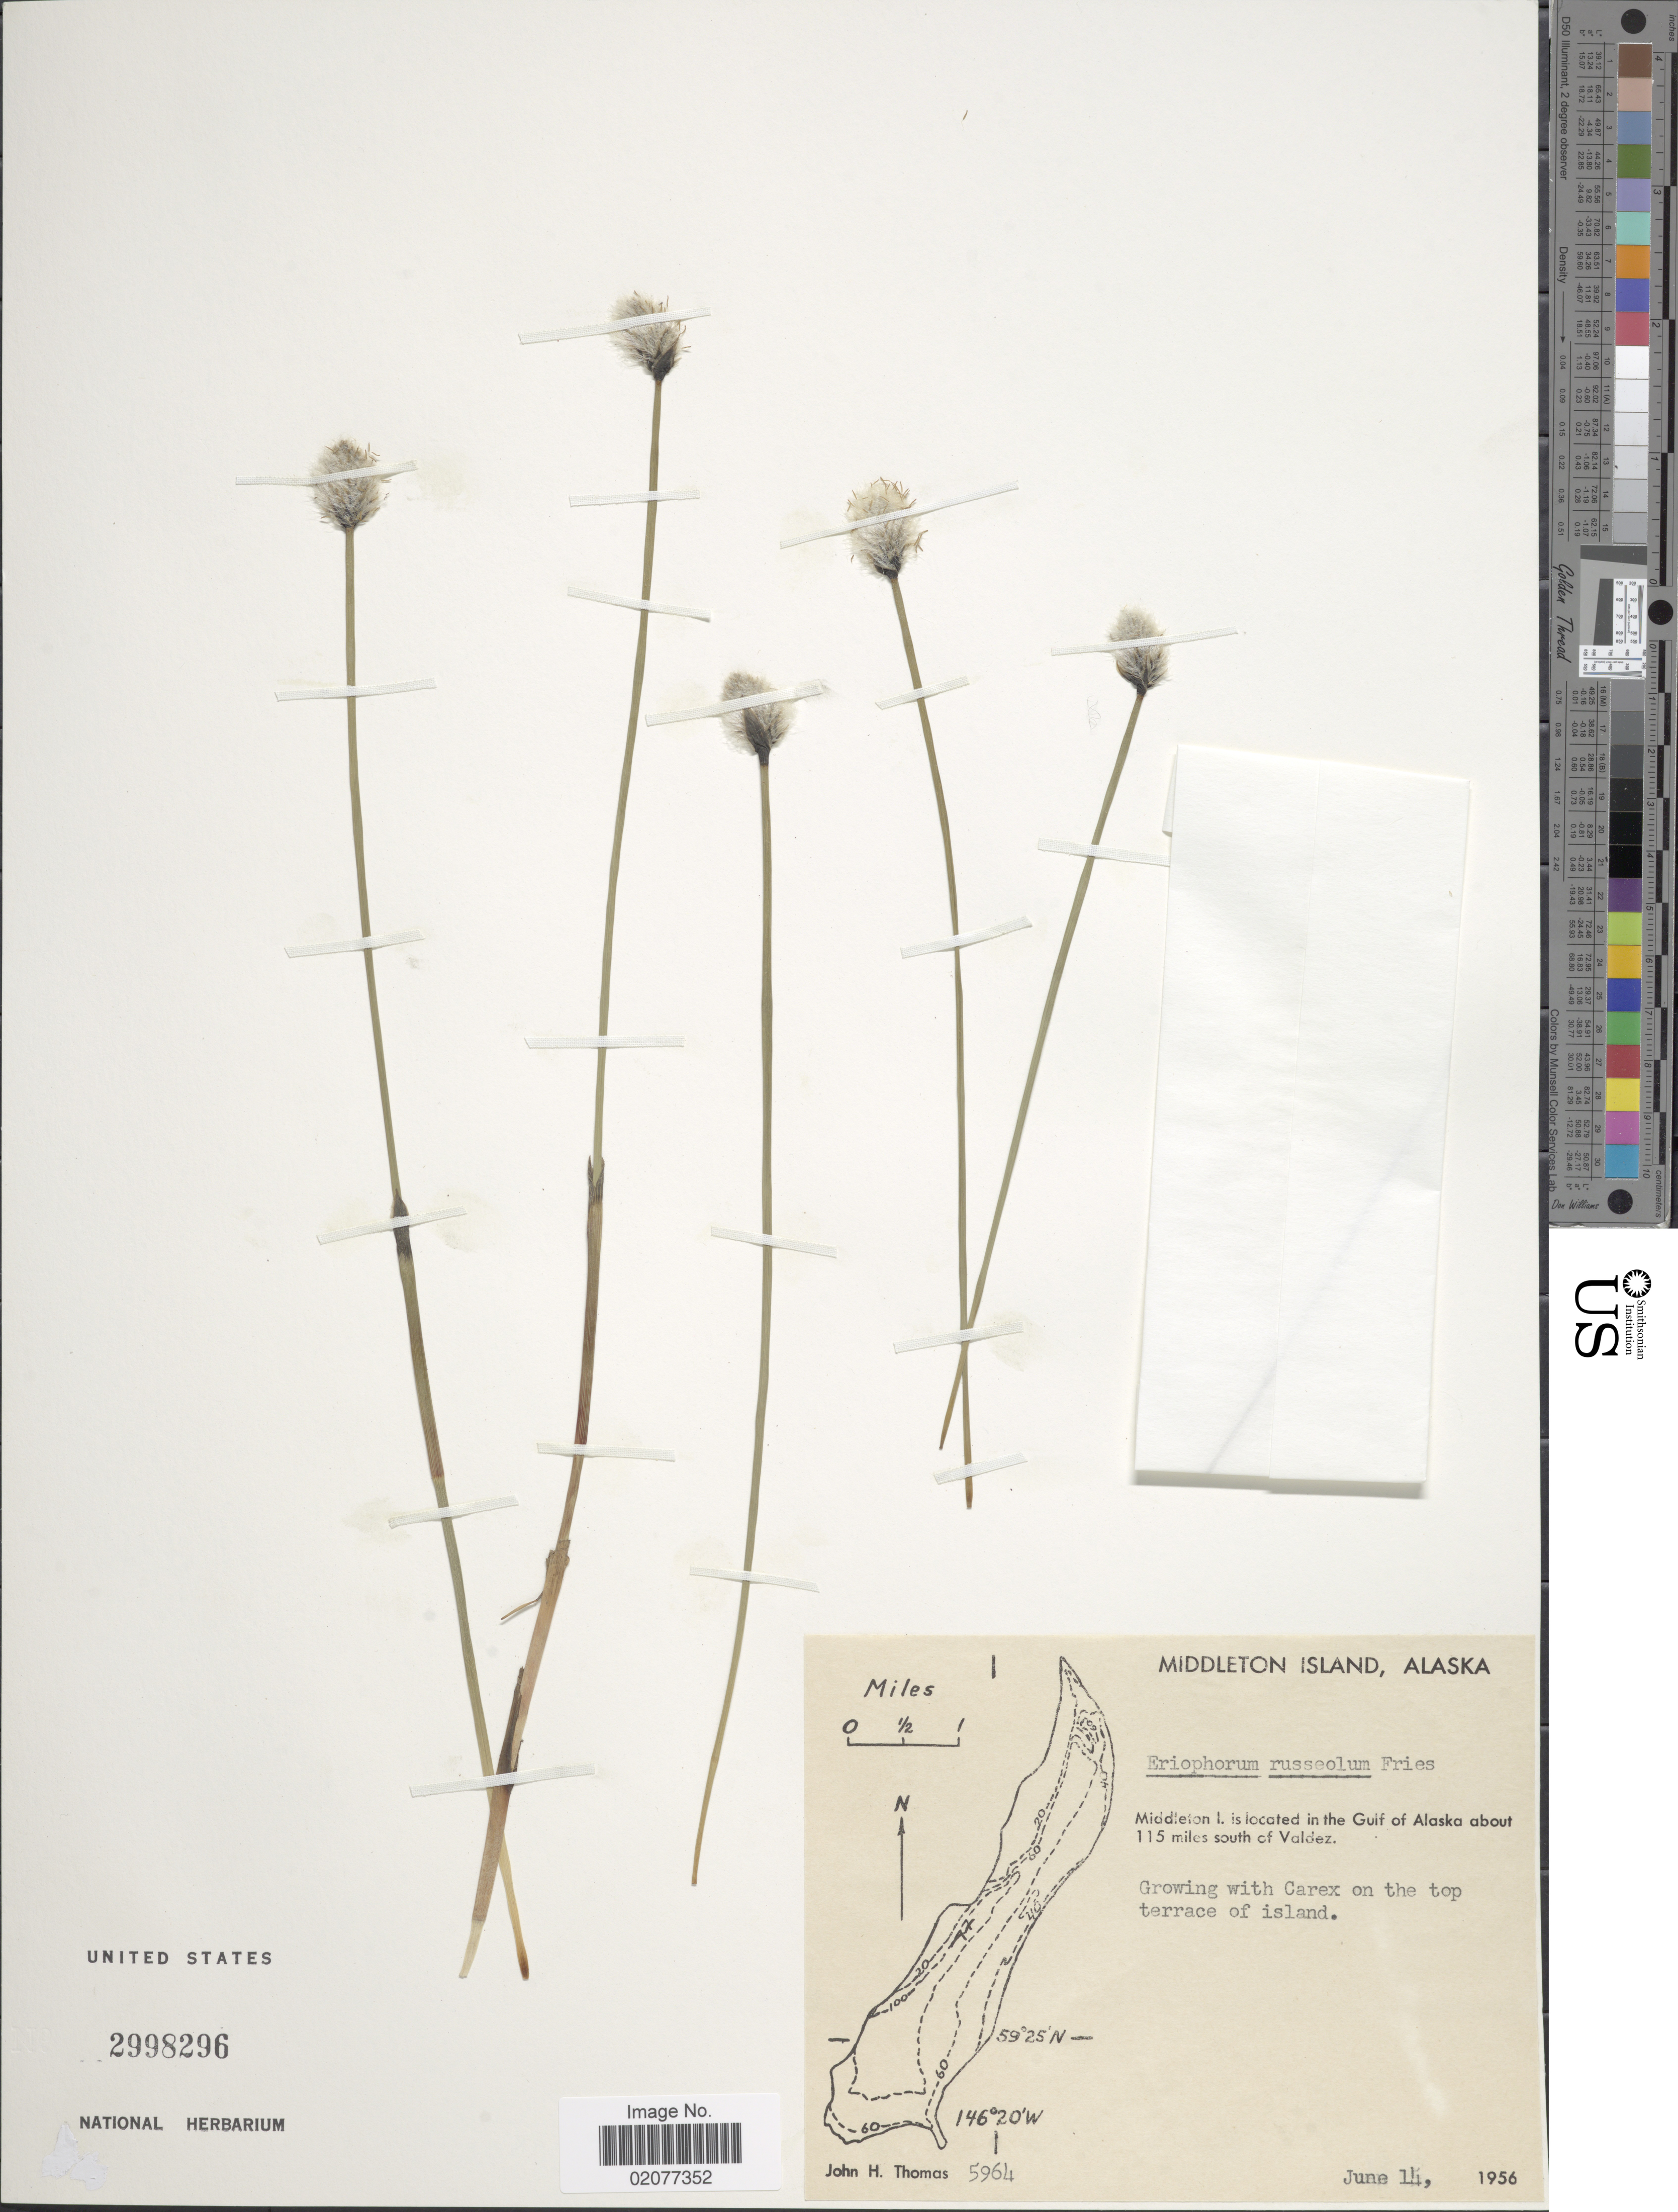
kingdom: Plantae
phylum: Tracheophyta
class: Liliopsida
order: Poales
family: Cyperaceae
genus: Eriophorum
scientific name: Eriophorum chamissonis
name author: C.A. Mey.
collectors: J. H. Thomas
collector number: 5964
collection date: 1956-06-14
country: United States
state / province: Alaska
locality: Middleton Island, Alaska, Middleton I. is located in the Gulf of Alaska about 115 miles south of Valdez.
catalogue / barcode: US 2998296